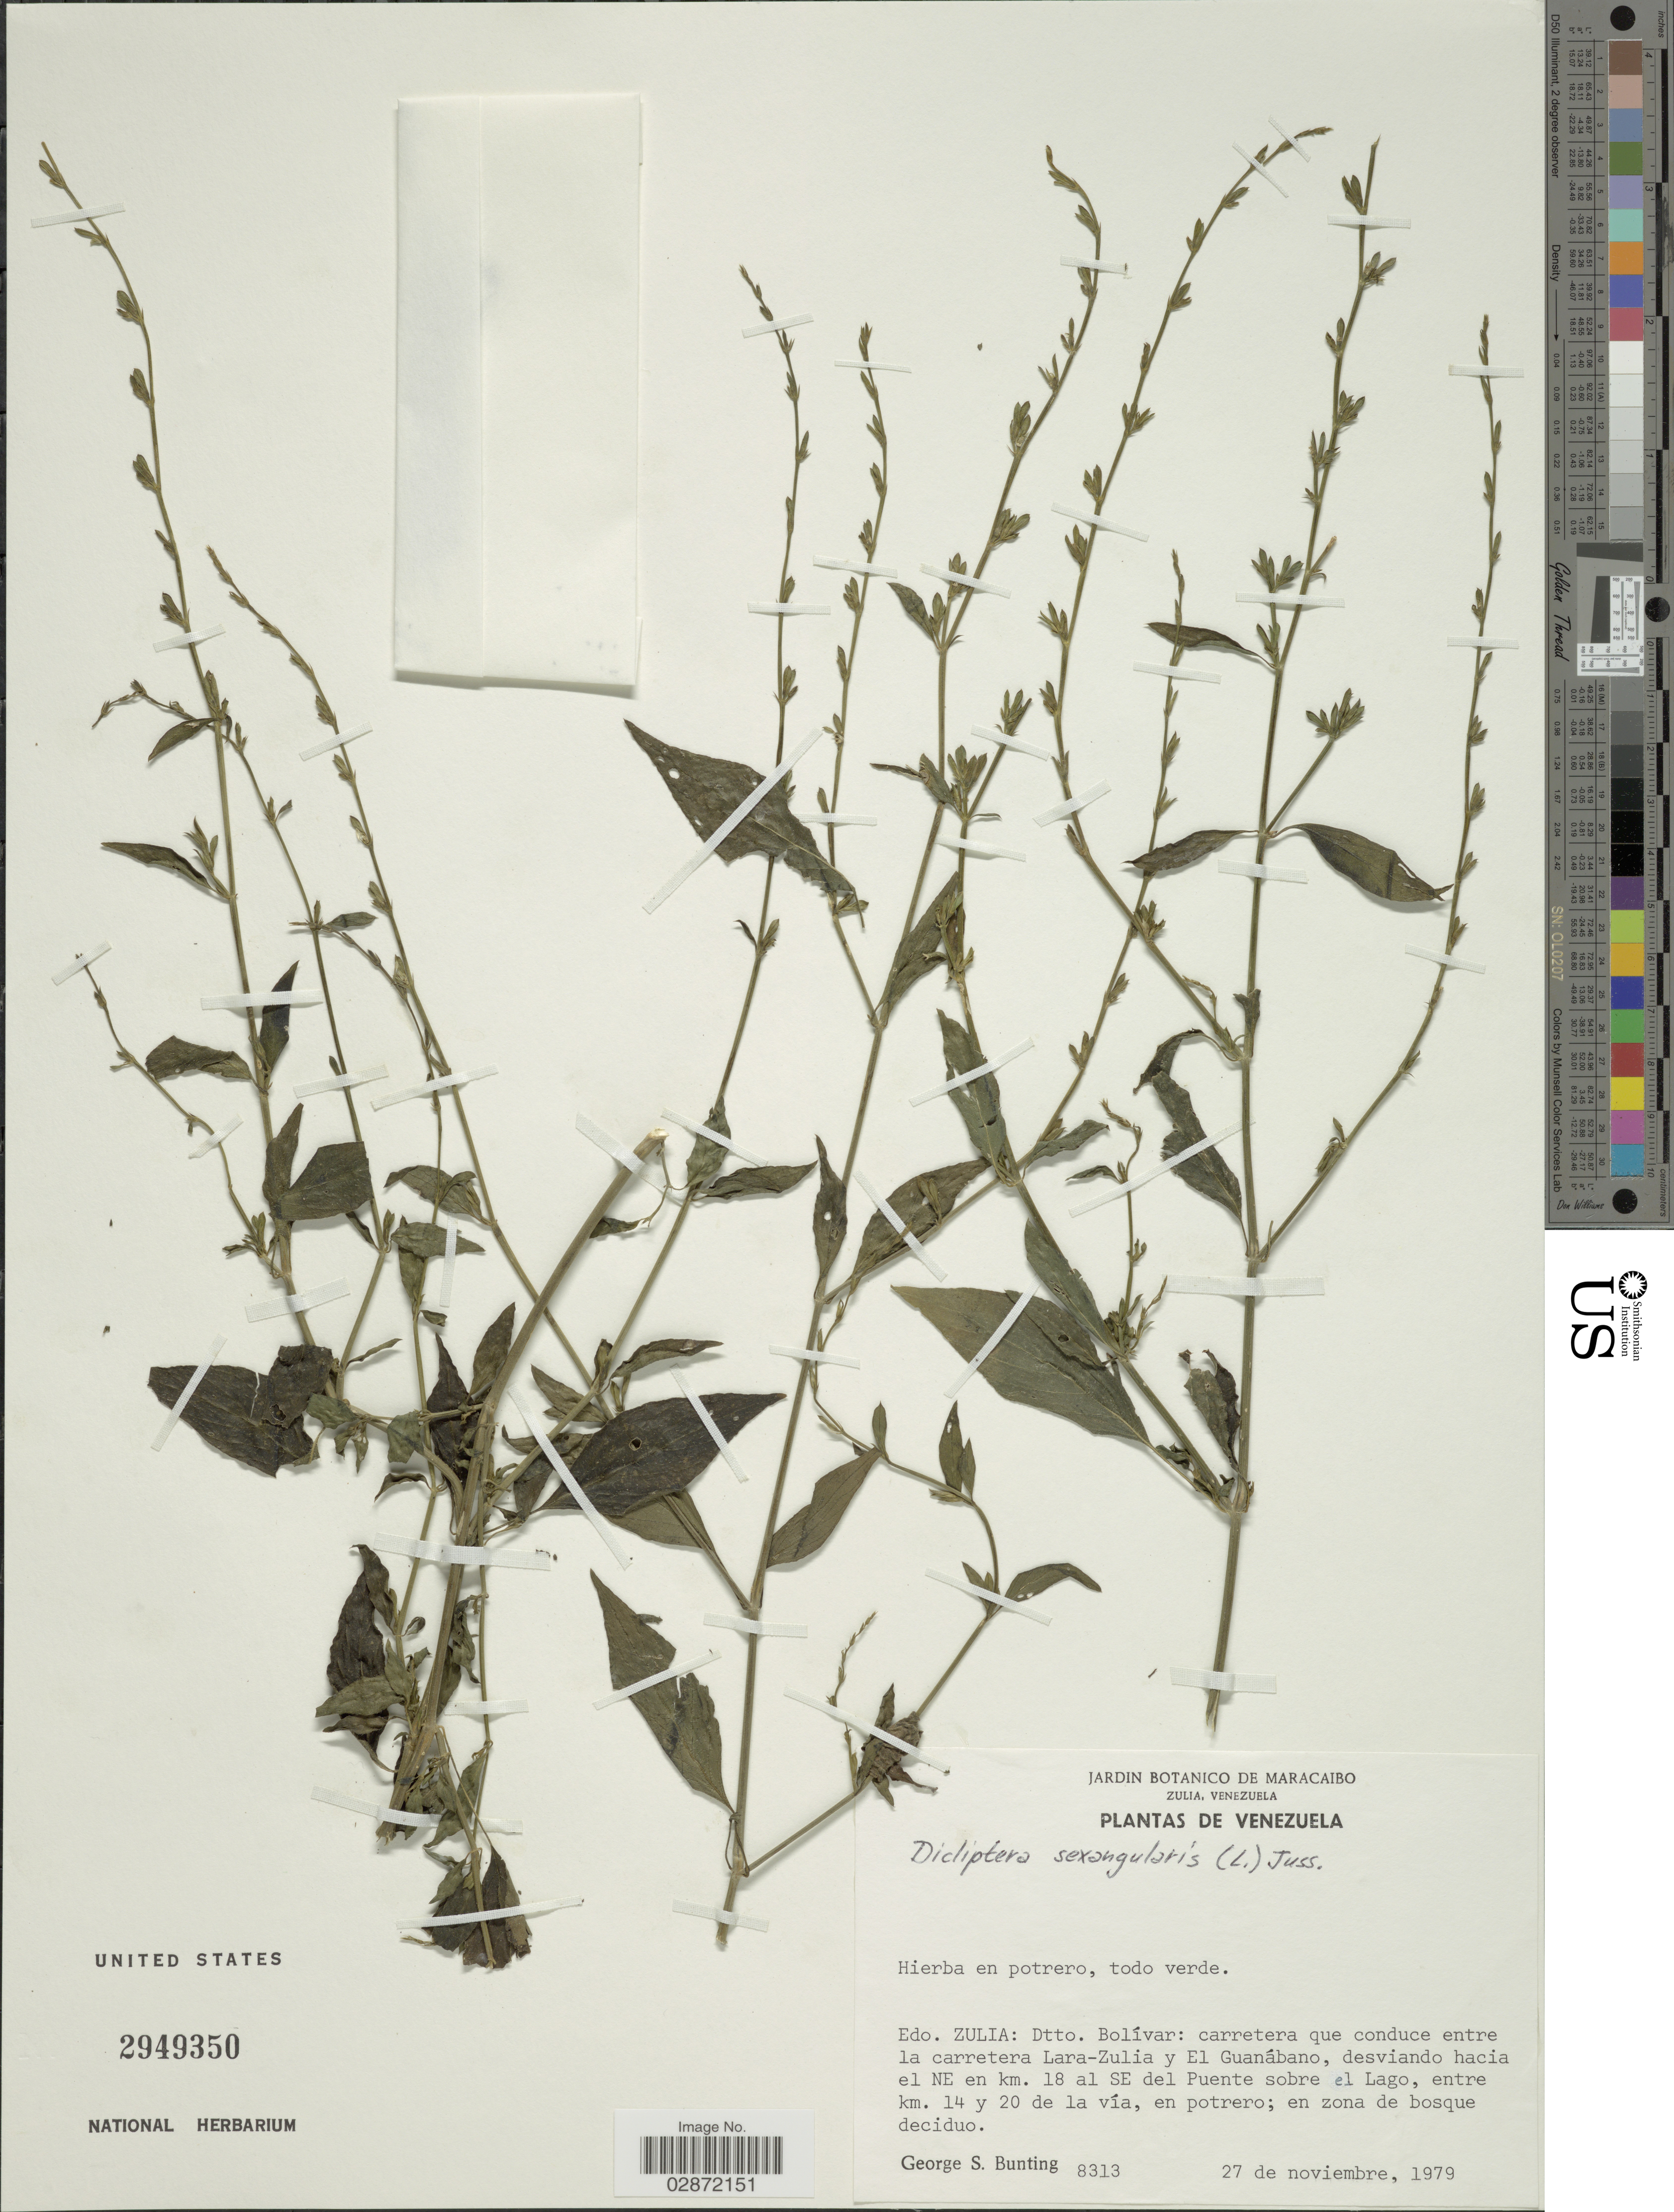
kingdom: Plantae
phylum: Tracheophyta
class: Magnoliopsida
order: Lamiales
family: Acanthaceae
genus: Dicliptera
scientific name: Dicliptera sexangularis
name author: (L.) Juss.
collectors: G. S. Bunting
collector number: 8313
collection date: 1979-11-27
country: Venezuela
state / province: Zulia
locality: Edo. Zulia: Dtto. Bolívar: carretera que conduce entre la carretera Lara-Zulia y El Guanábano, desviando hacia el NE en km. 18 al SE del Puente sobre el Lago, entre km. 14 y 20 de la vía, en potrero.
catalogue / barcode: US 2949350